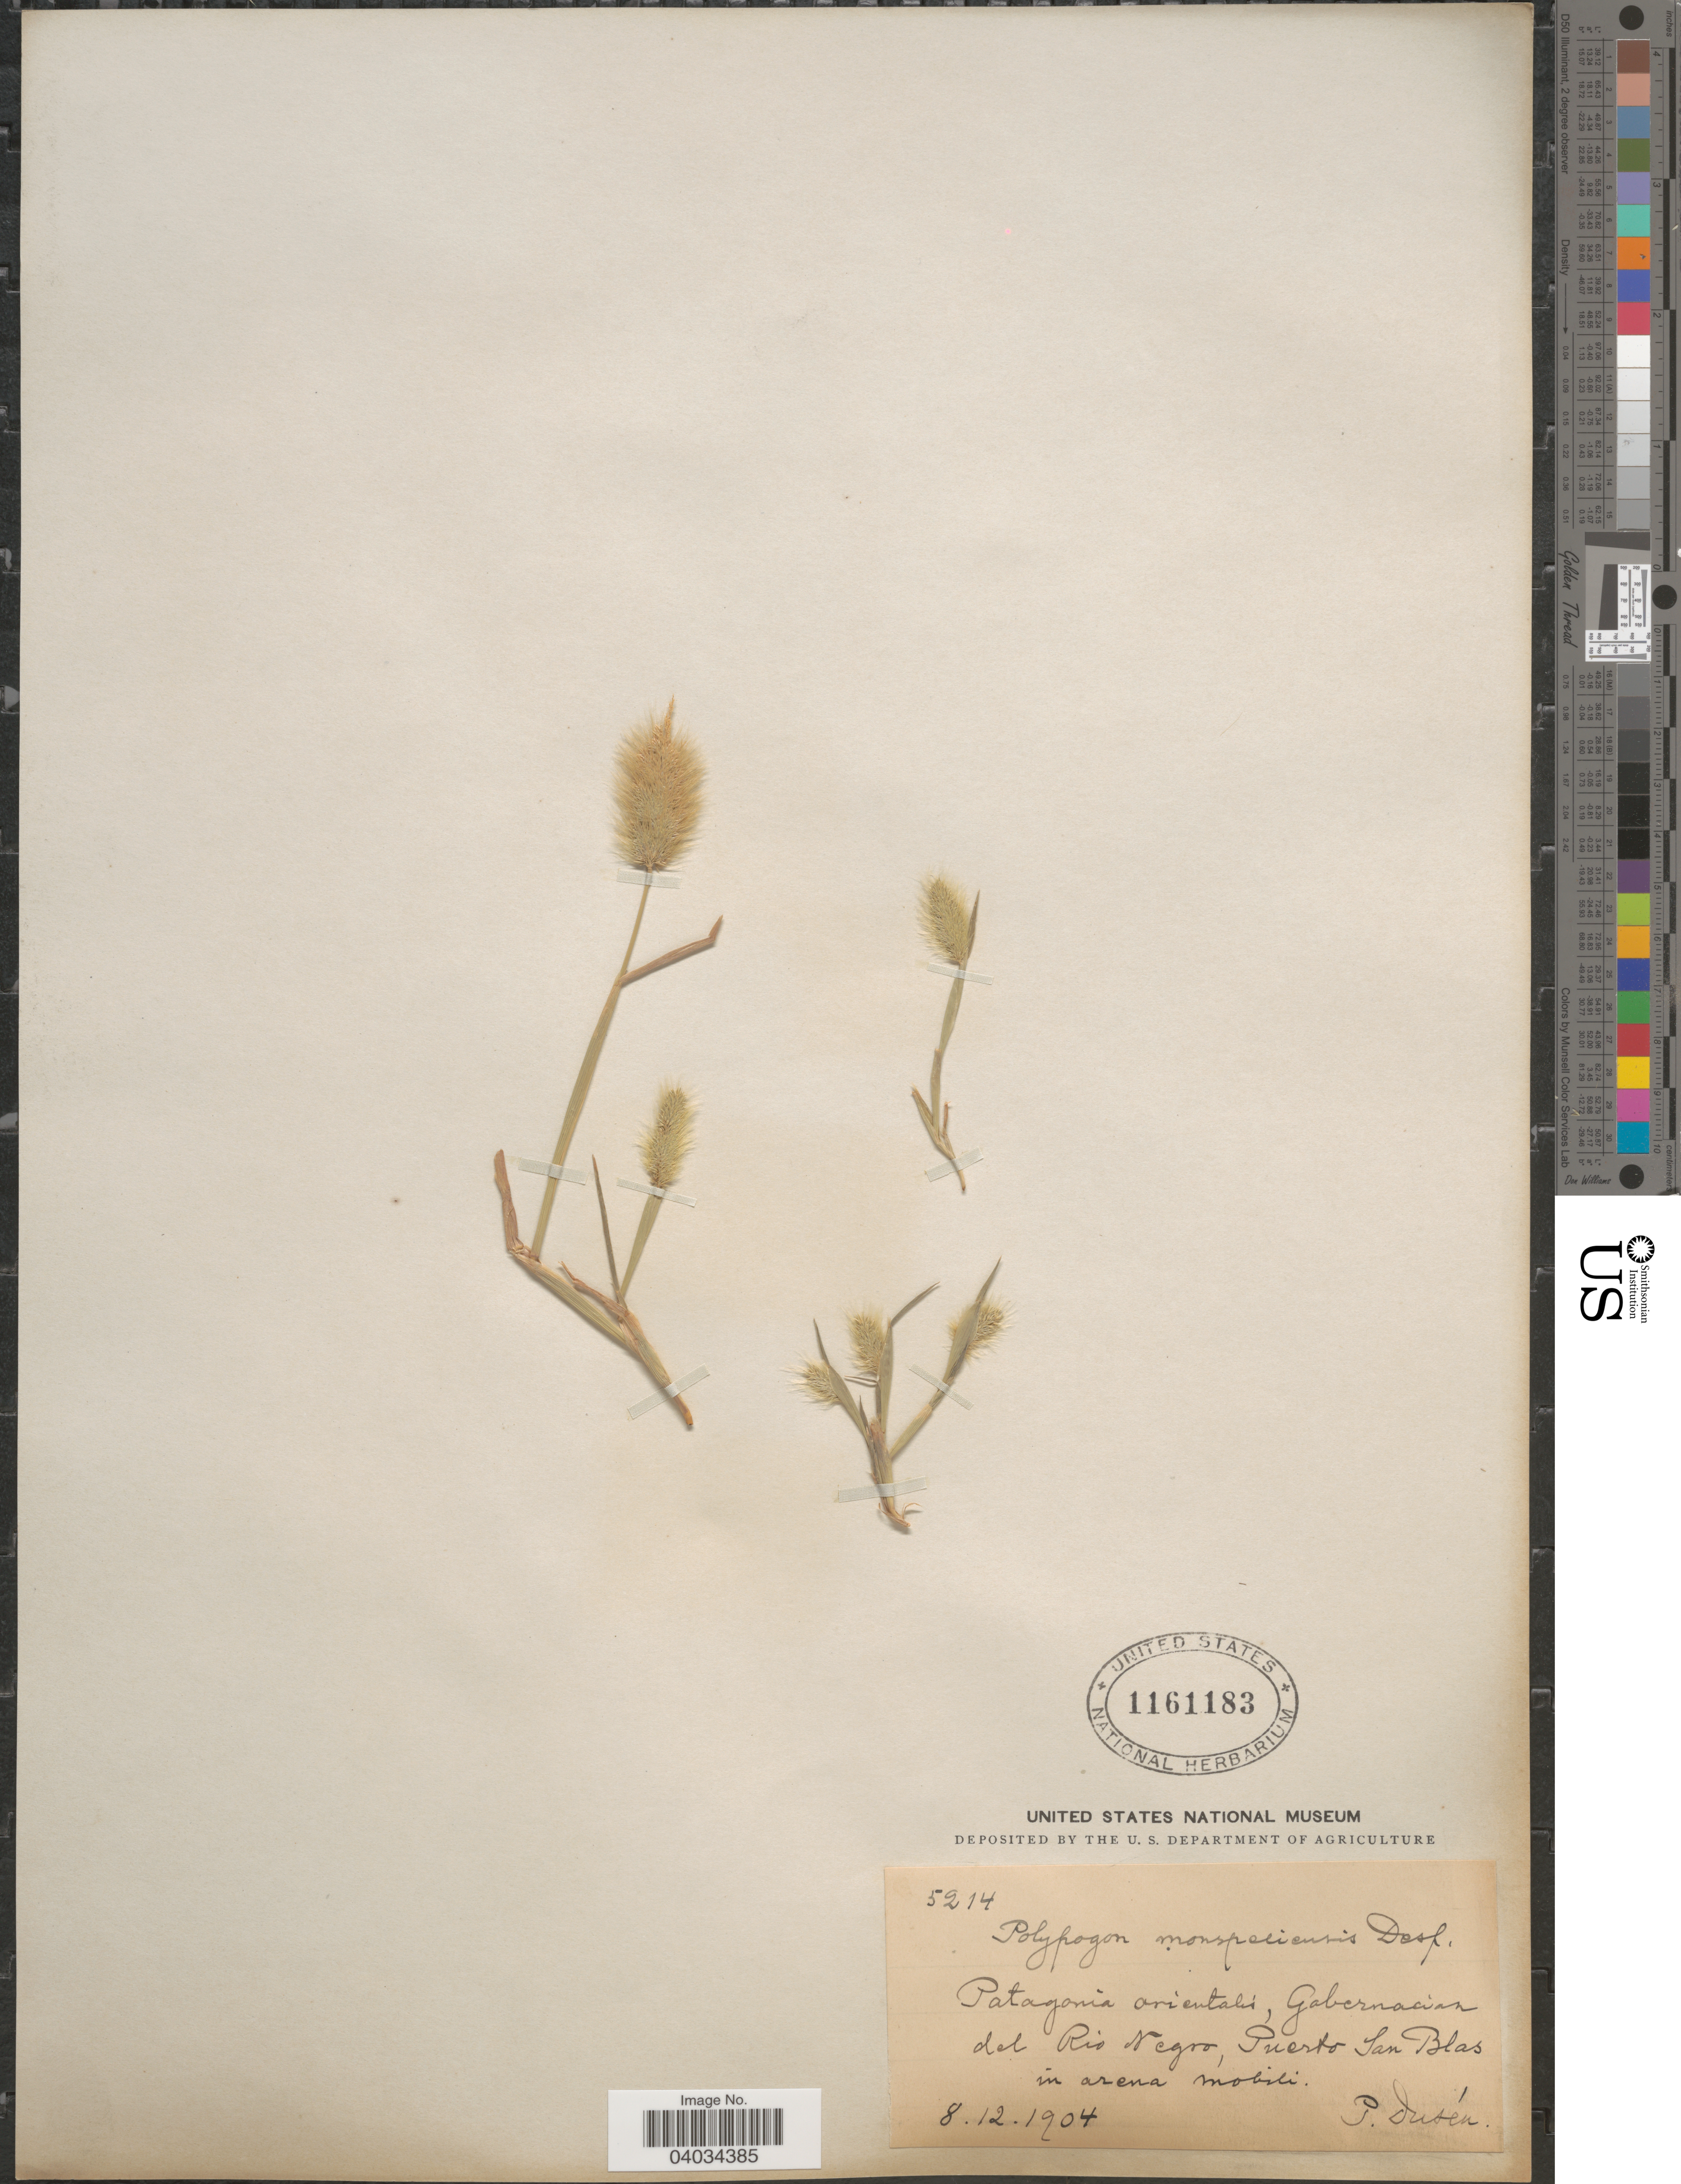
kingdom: Plantae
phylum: Tracheophyta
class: Liliopsida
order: Poales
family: Poaceae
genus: Polypogon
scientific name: Polypogon monspeliensis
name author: (L.) Desf.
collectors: P. Dusén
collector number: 5214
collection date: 1904-12-08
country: Argentina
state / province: Rio Negro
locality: Patagonia orientalis, Gobernacion del Rio Negro, Puerto San Blas in arena mobili.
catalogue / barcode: US 1161183